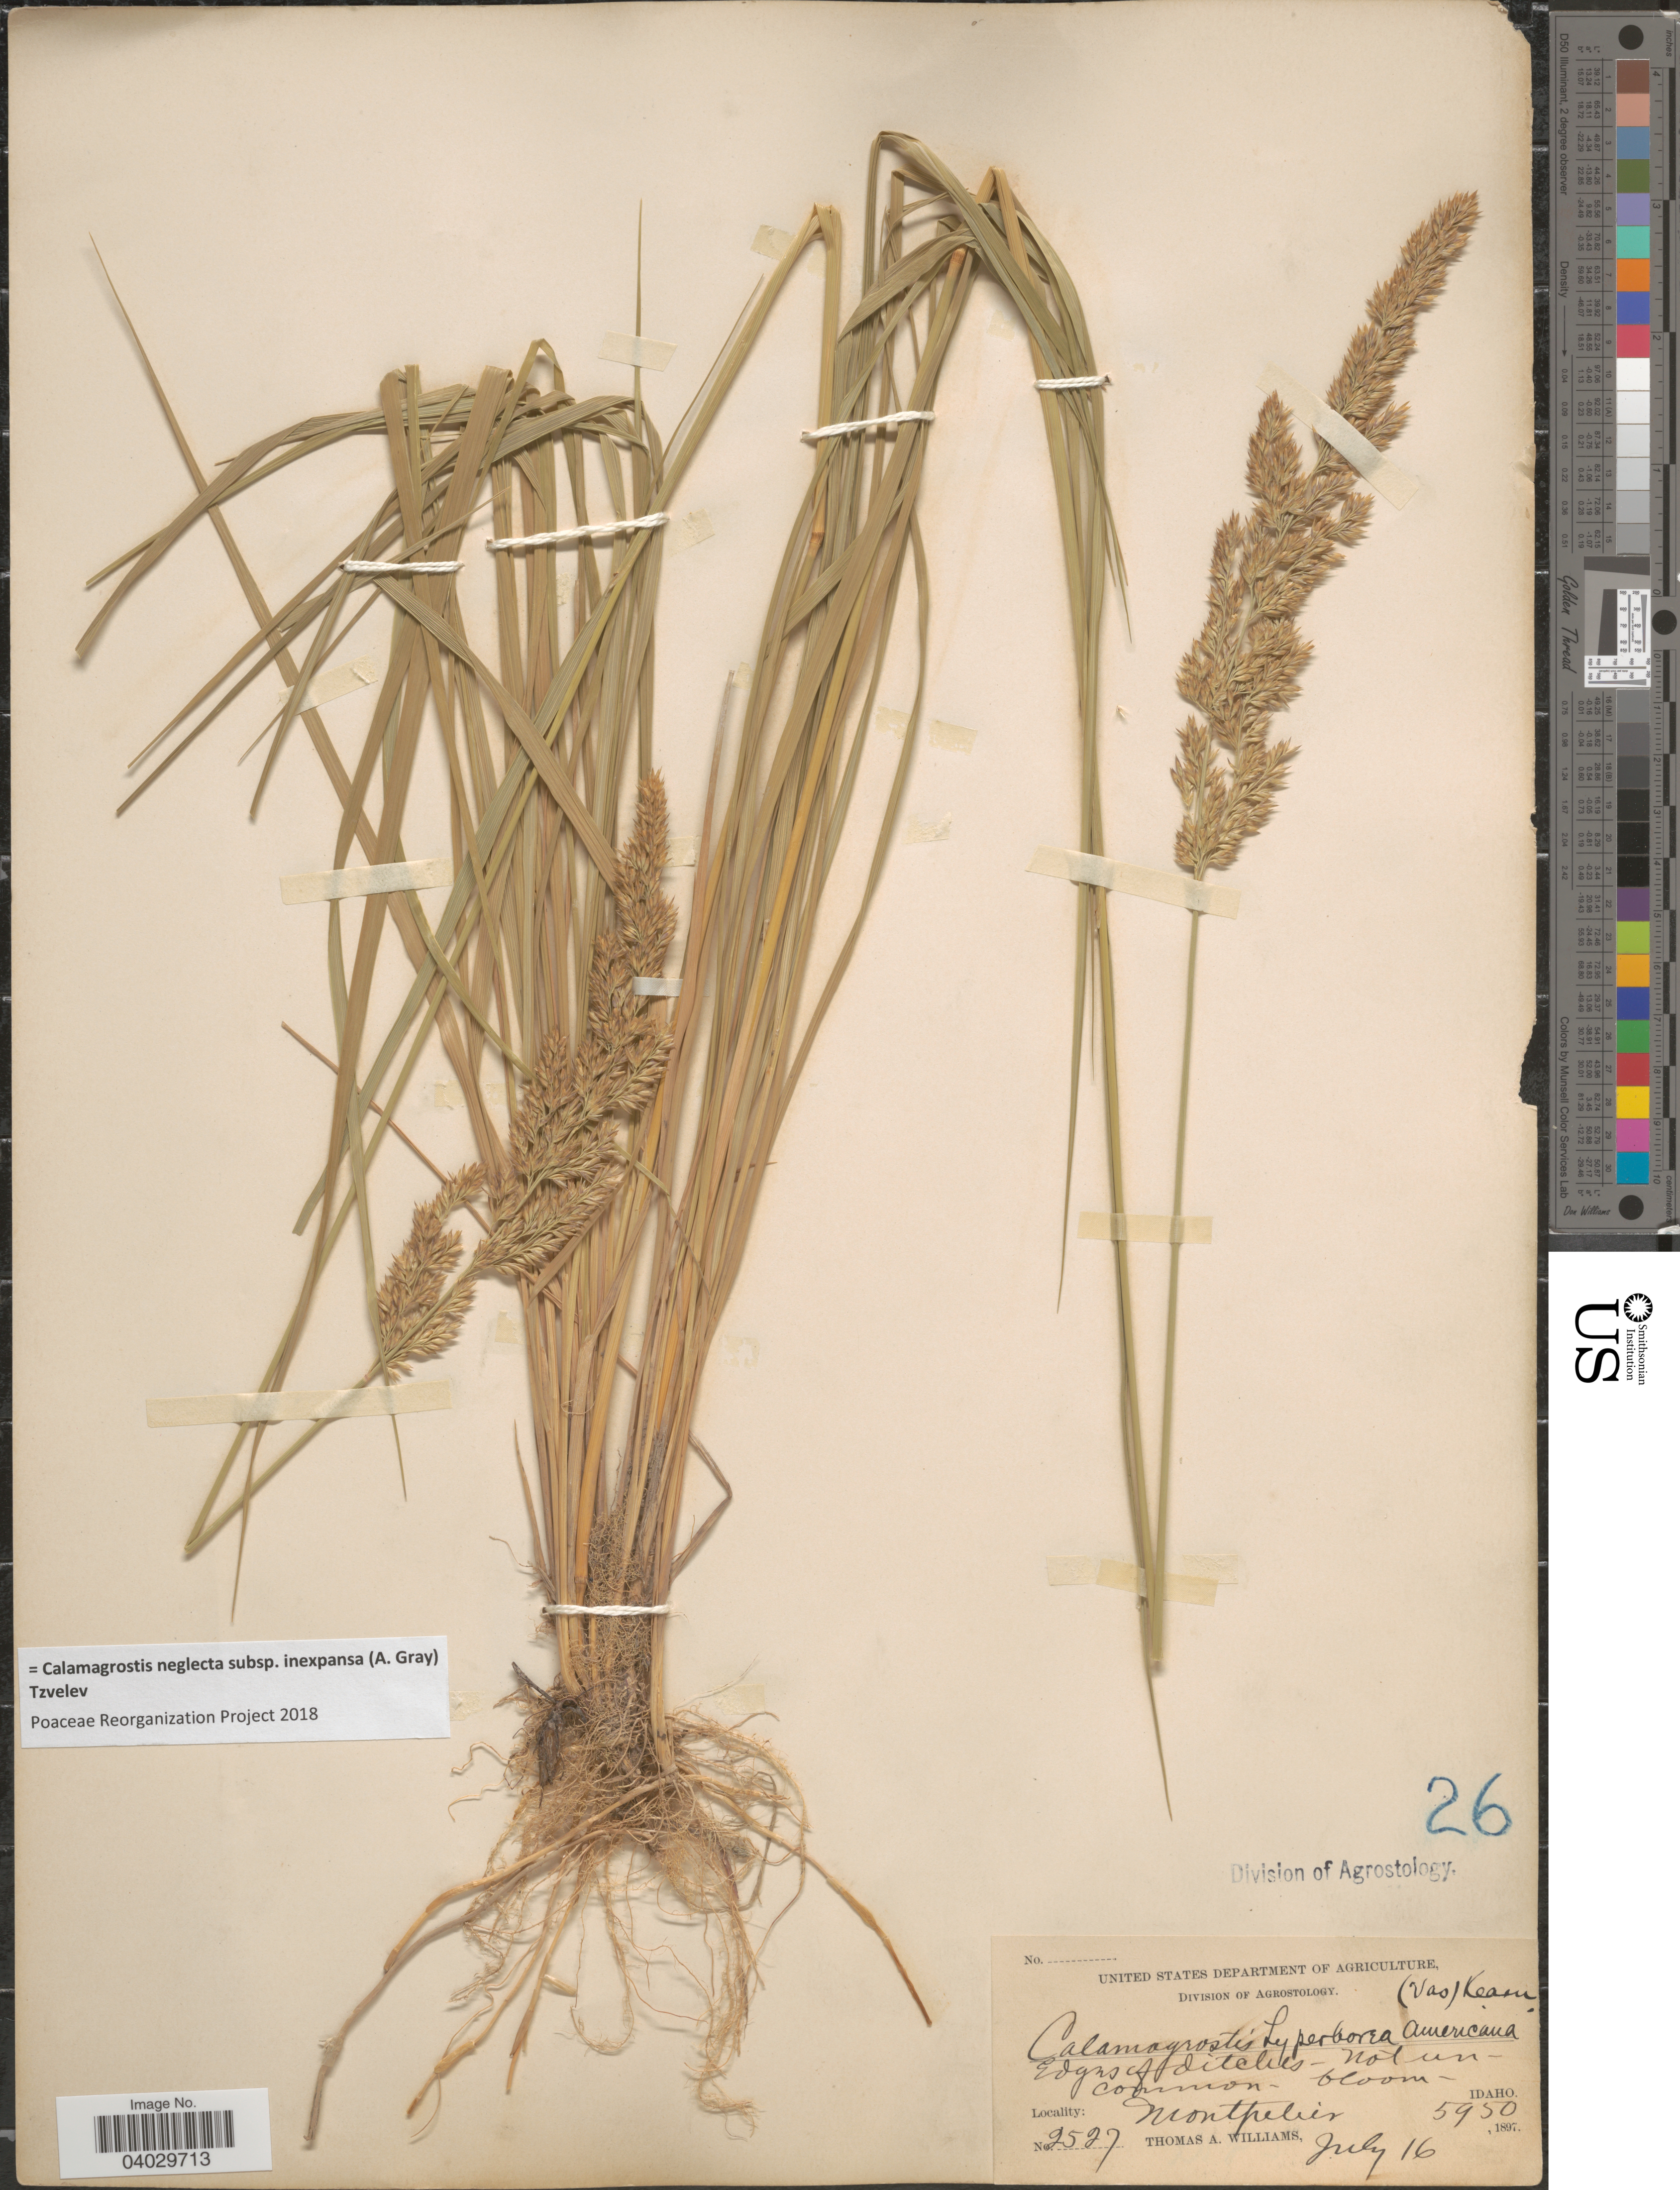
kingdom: Plantae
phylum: Tracheophyta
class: Liliopsida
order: Poales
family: Poaceae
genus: Calamagrostis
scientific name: Calamagrostis neglecta subsp. inexpansa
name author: (A. Gray) Tzvelev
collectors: T. A. Williams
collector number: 2527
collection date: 1897-07-16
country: United States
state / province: Idaho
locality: Montpelier.